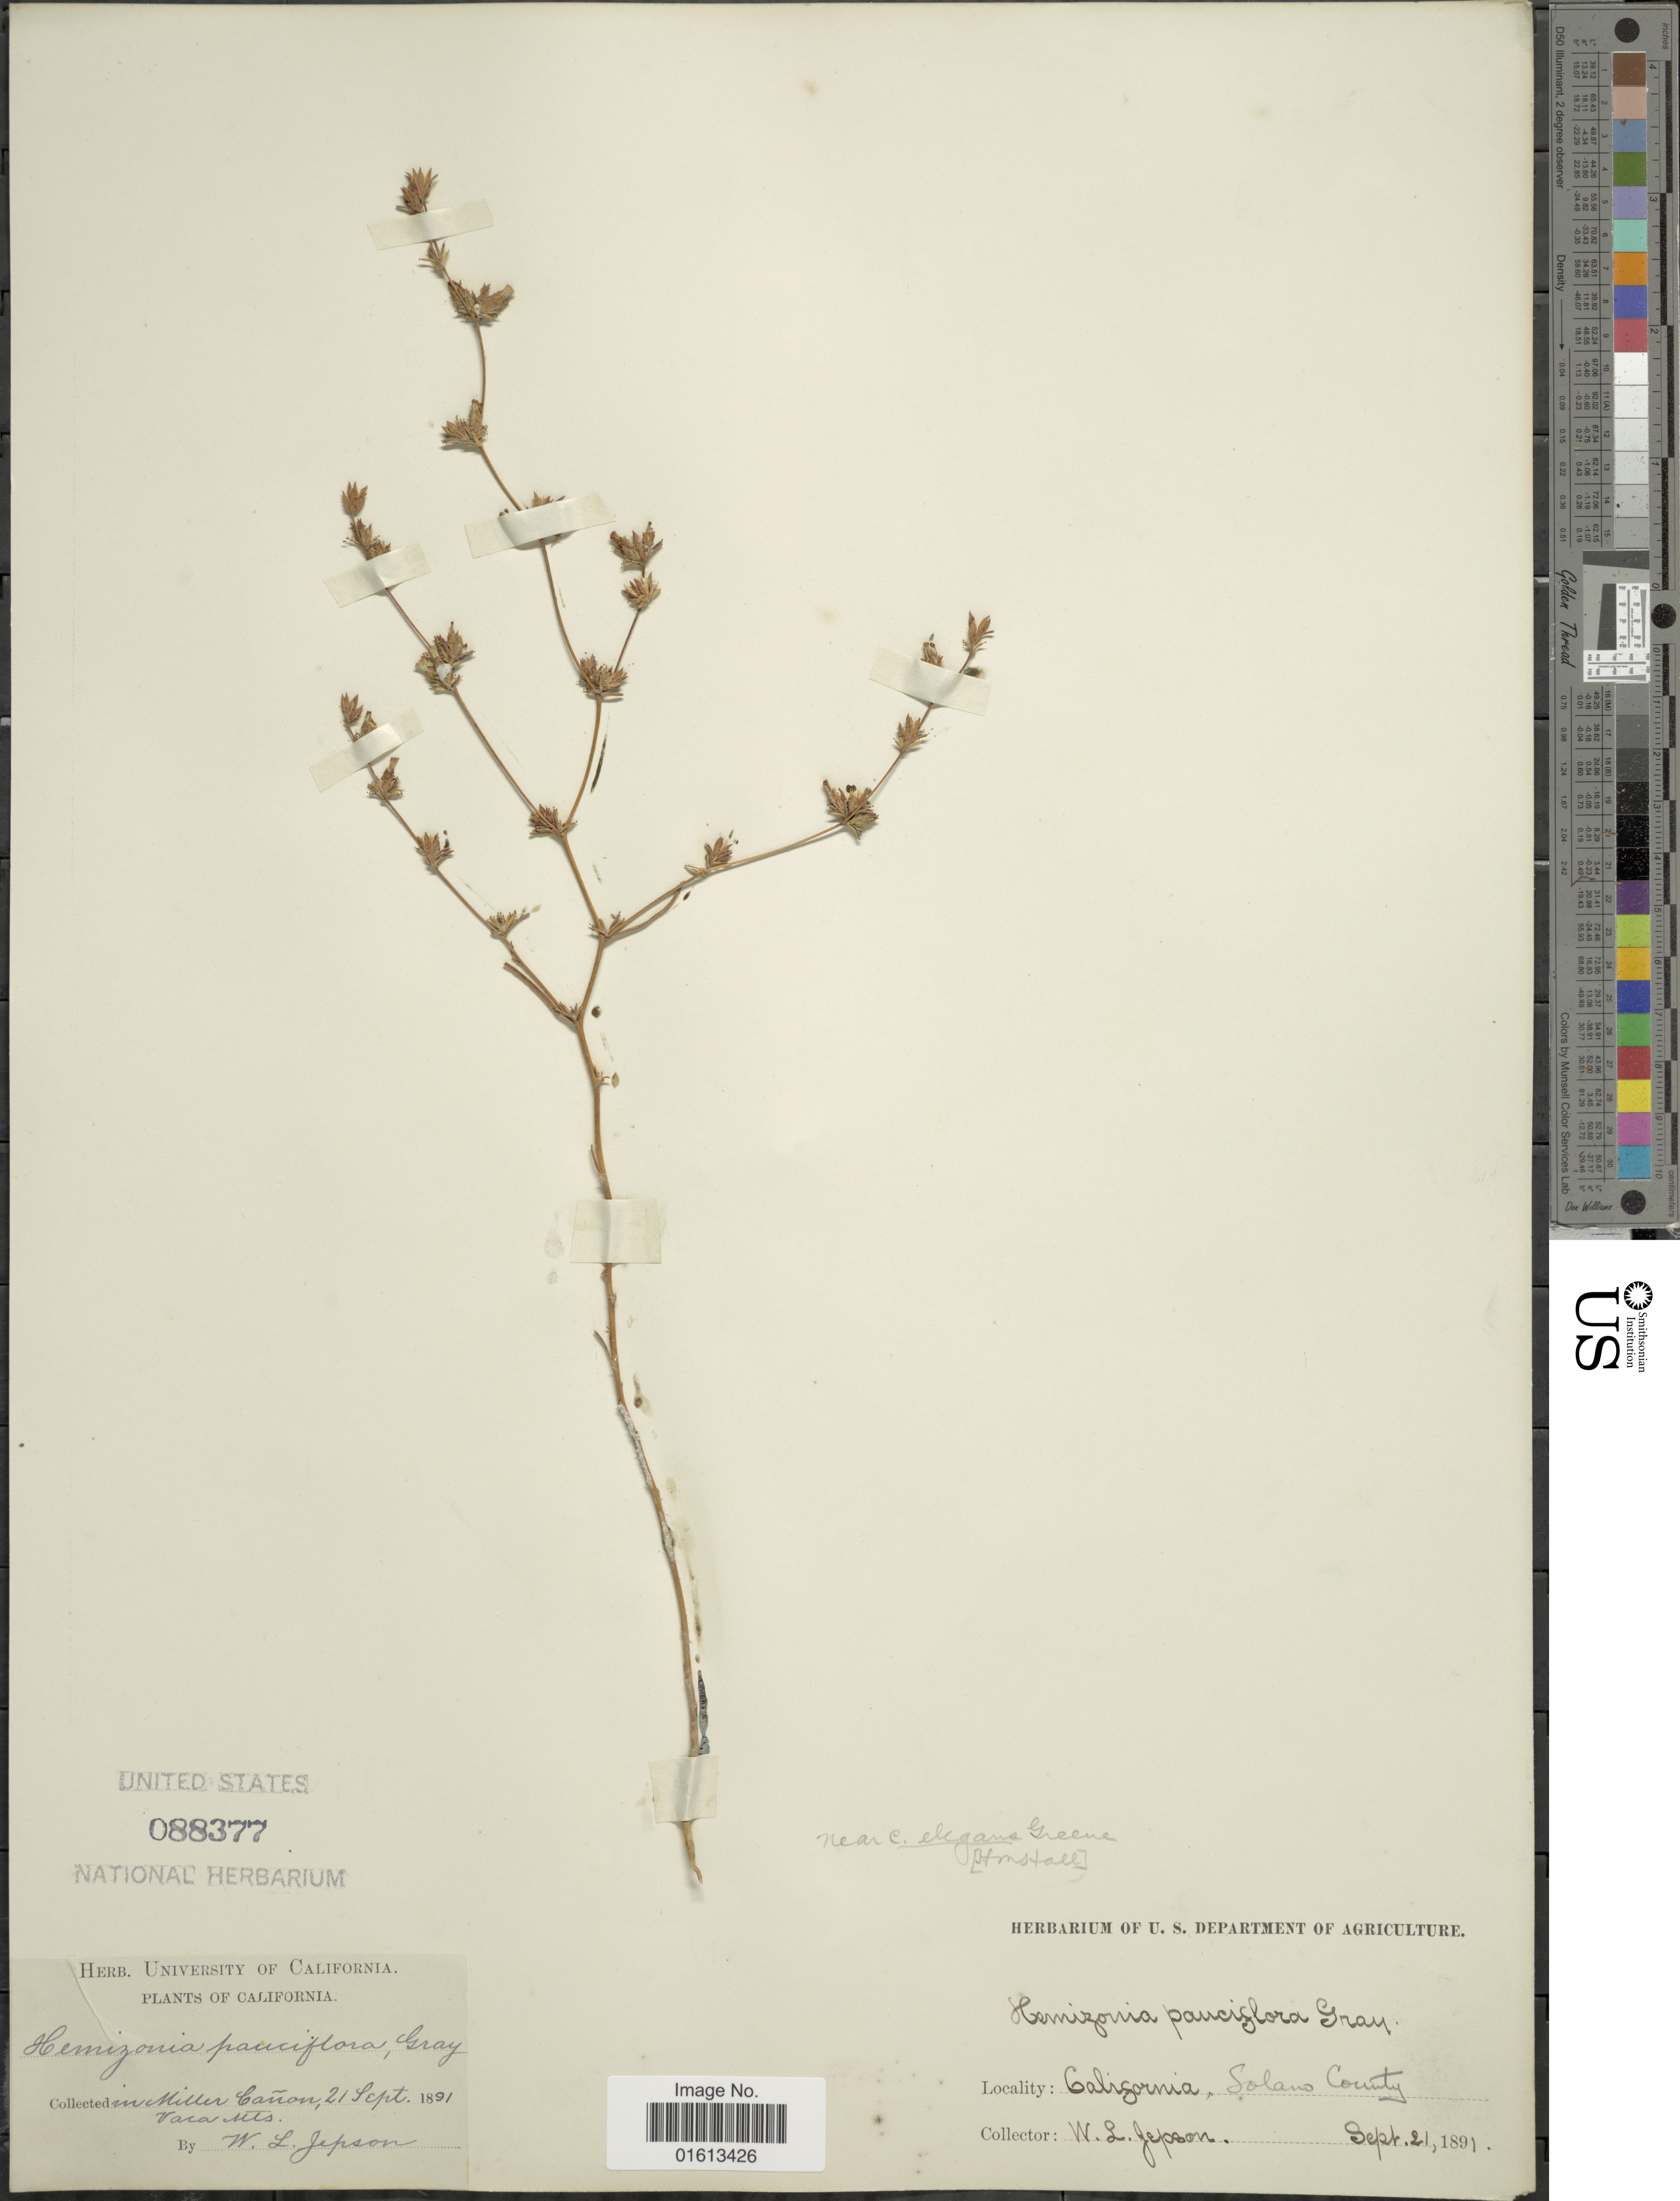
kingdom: Plantae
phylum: Tracheophyta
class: Magnoliopsida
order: Asterales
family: Asteraceae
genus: Calycadenia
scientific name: Calycadenia pauciflora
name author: A. Gray in Emory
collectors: W. L. Jepson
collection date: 1891-09-21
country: United States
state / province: California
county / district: Solano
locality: Miller Canon, Vaca mts., Solano County